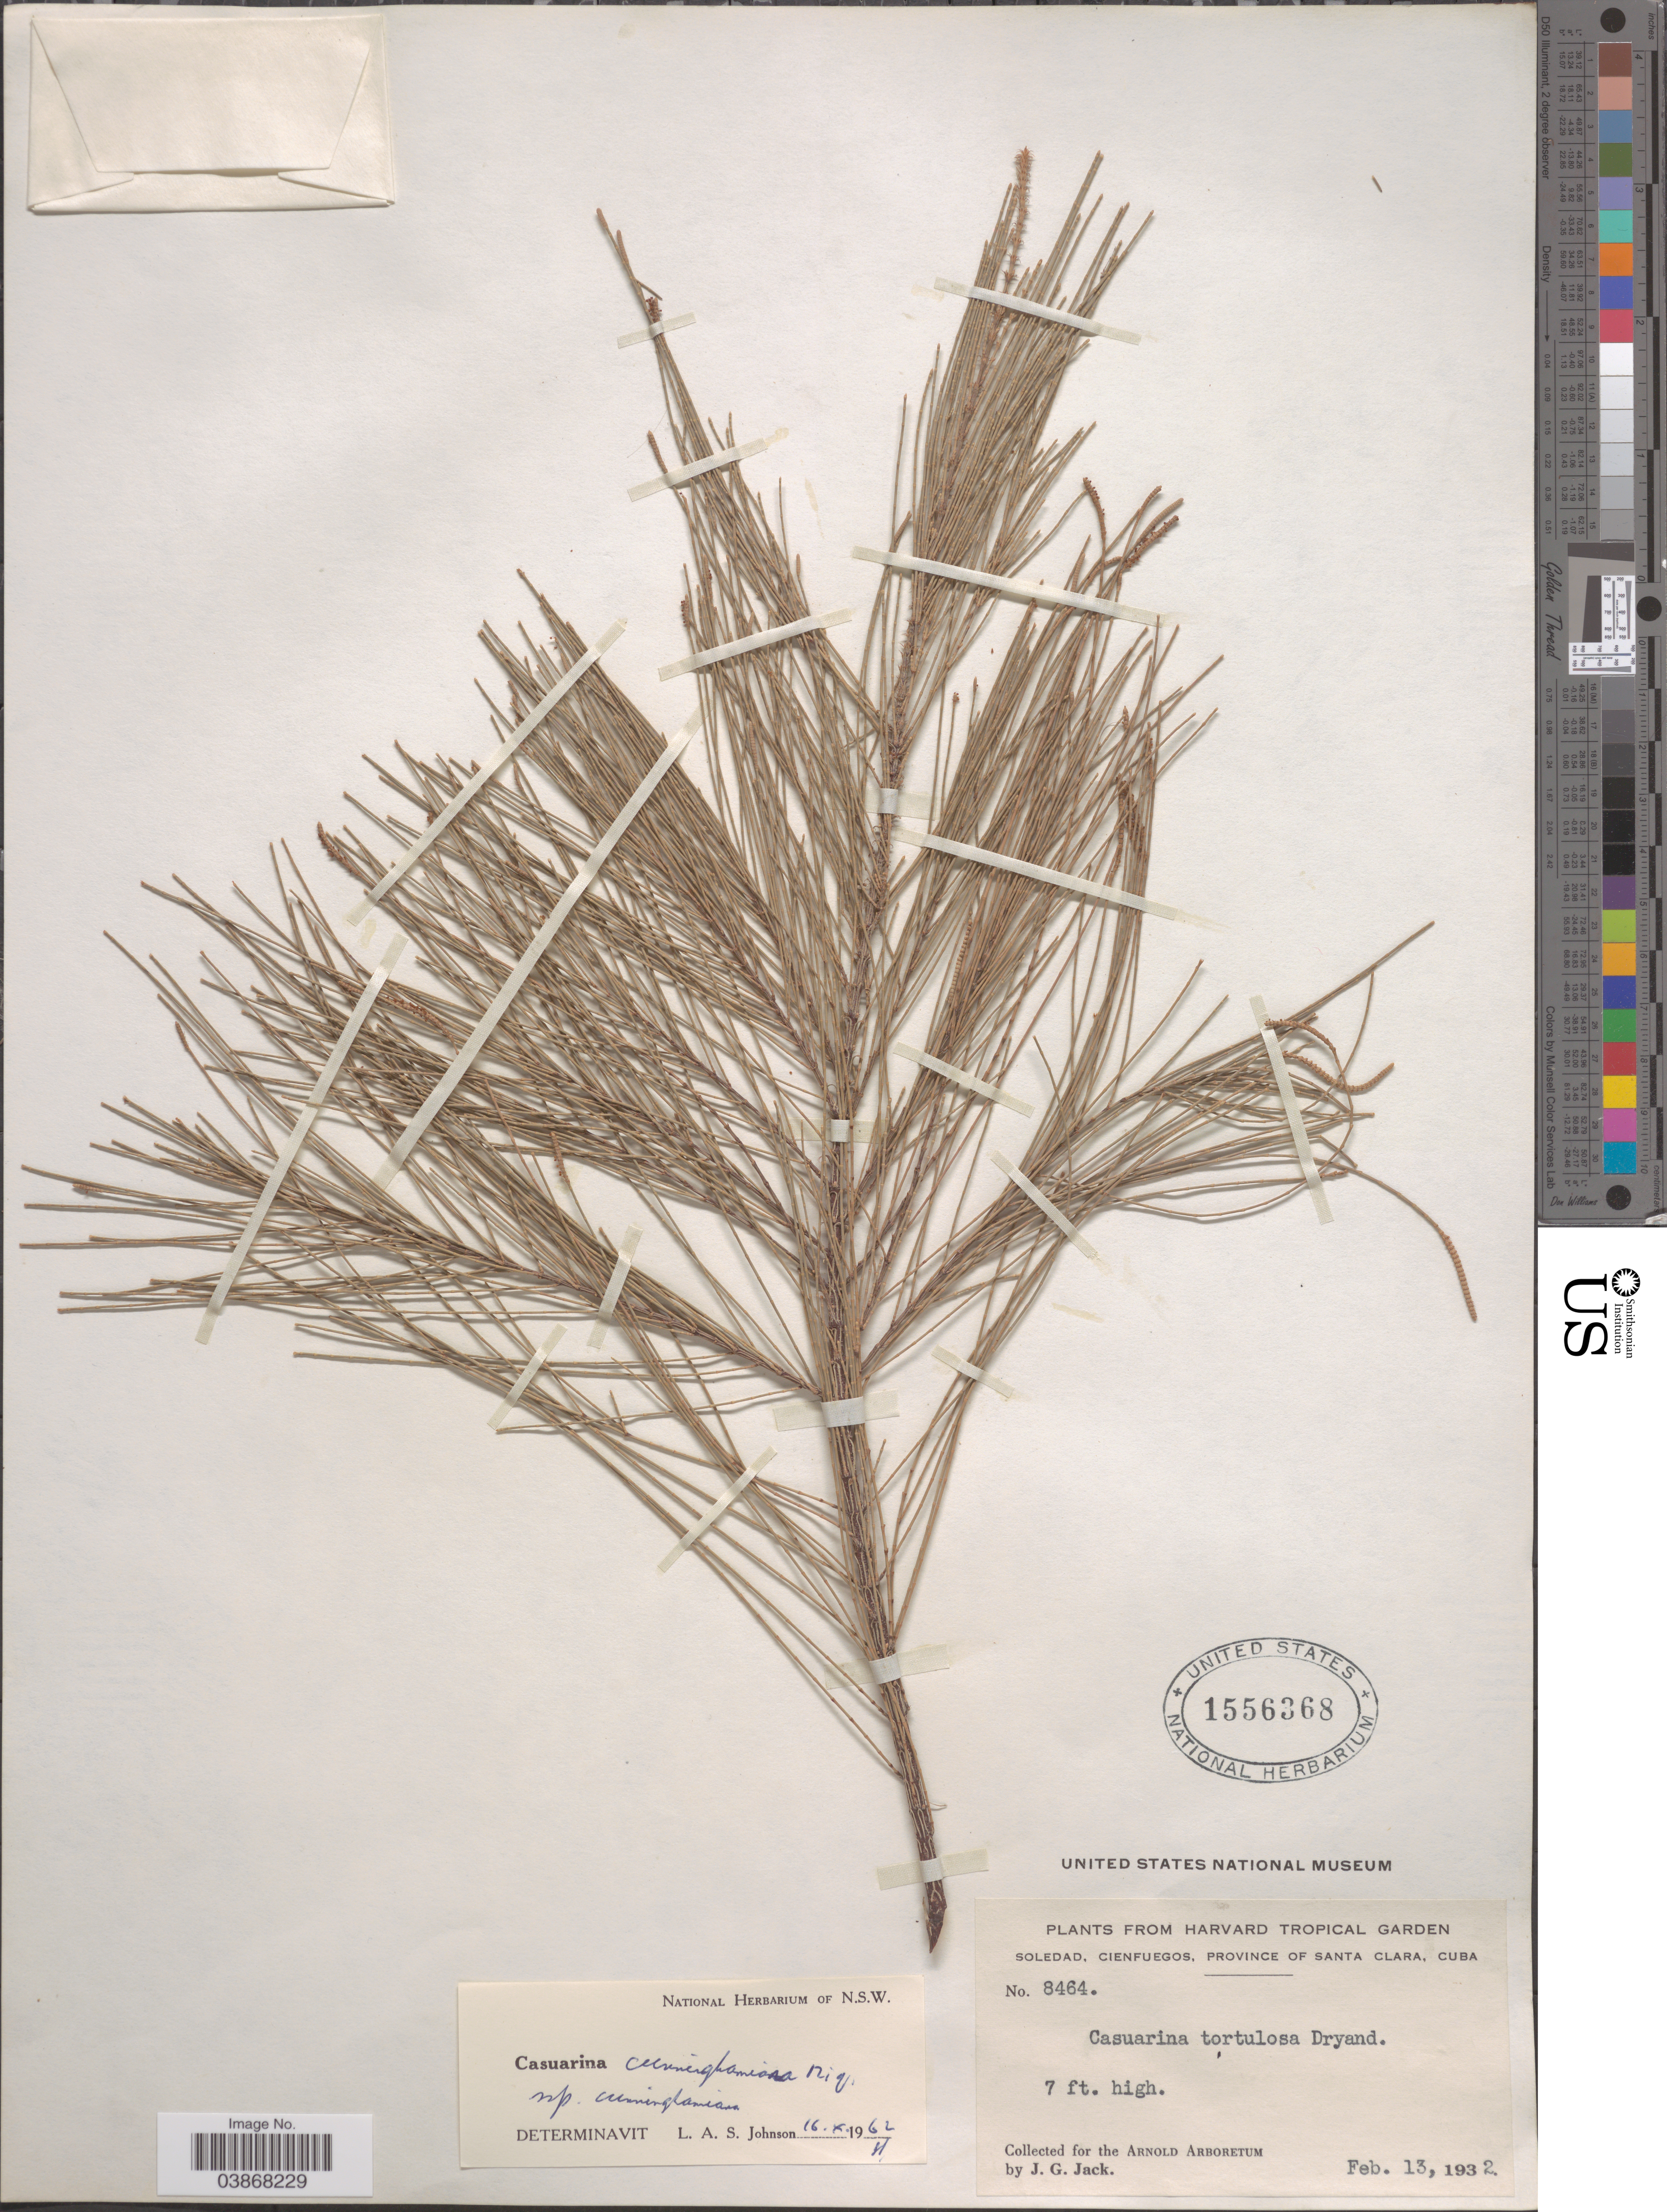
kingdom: Plantae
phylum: Tracheophyta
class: Magnoliopsida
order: Fagales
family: Casuarinaceae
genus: Casuarina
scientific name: Casuarina cunninghamiana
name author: Miq.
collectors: J. G. Jack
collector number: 8464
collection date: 1932-02-13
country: Cuba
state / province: Las Villas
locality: Soledad, Cienfuegos, Province of Santa Clara.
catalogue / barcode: US 1556368